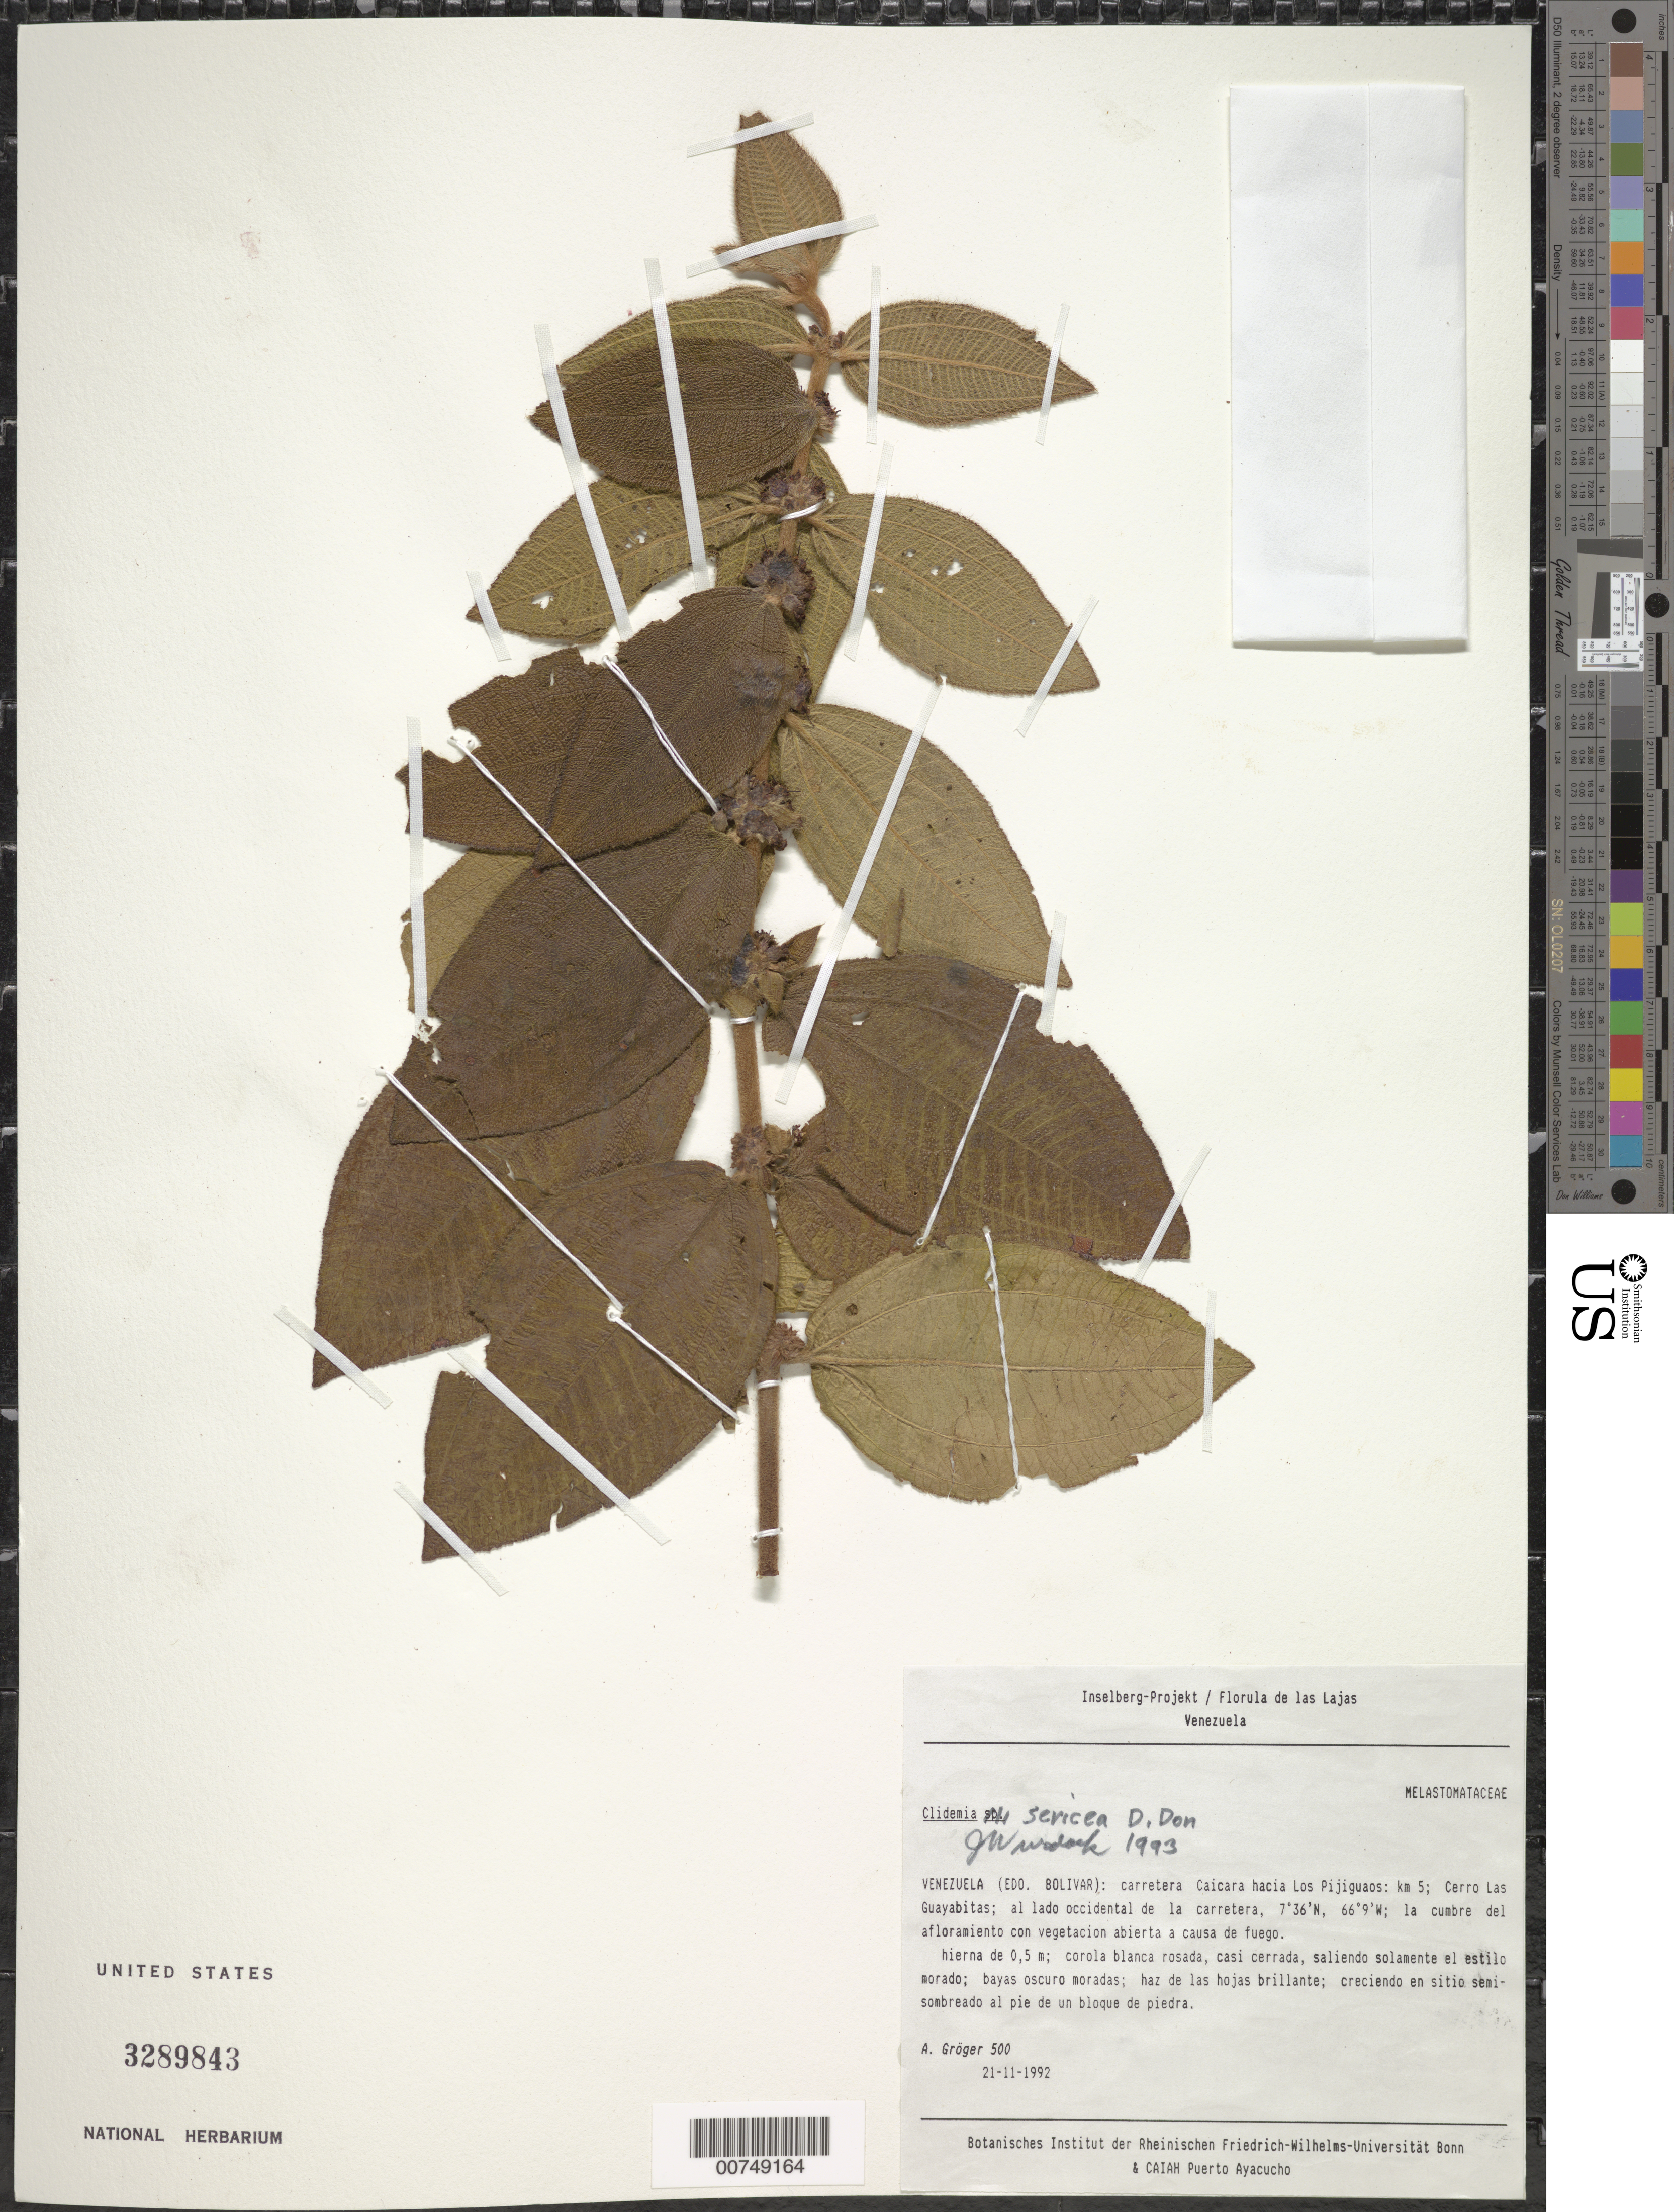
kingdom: Plantae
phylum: Tracheophyta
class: Magnoliopsida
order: Myrtales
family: Melastomataceae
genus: Clidemia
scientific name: Clidemia sericea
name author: D. Don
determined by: Wurdack, John J., (US), US (UNITED STATES)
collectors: A. Gröger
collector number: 500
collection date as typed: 21-Nov-92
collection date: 1992-11-21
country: Venezuela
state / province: Bolívar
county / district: Cedeño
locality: Caicara hacia Los Pijiguaos: km 5; Cerro Las Guayabitas; al lado occidental de la carretera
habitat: Cumbre del afloramiento con vegetación abierta a causa de fuego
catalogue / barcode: US 3289843